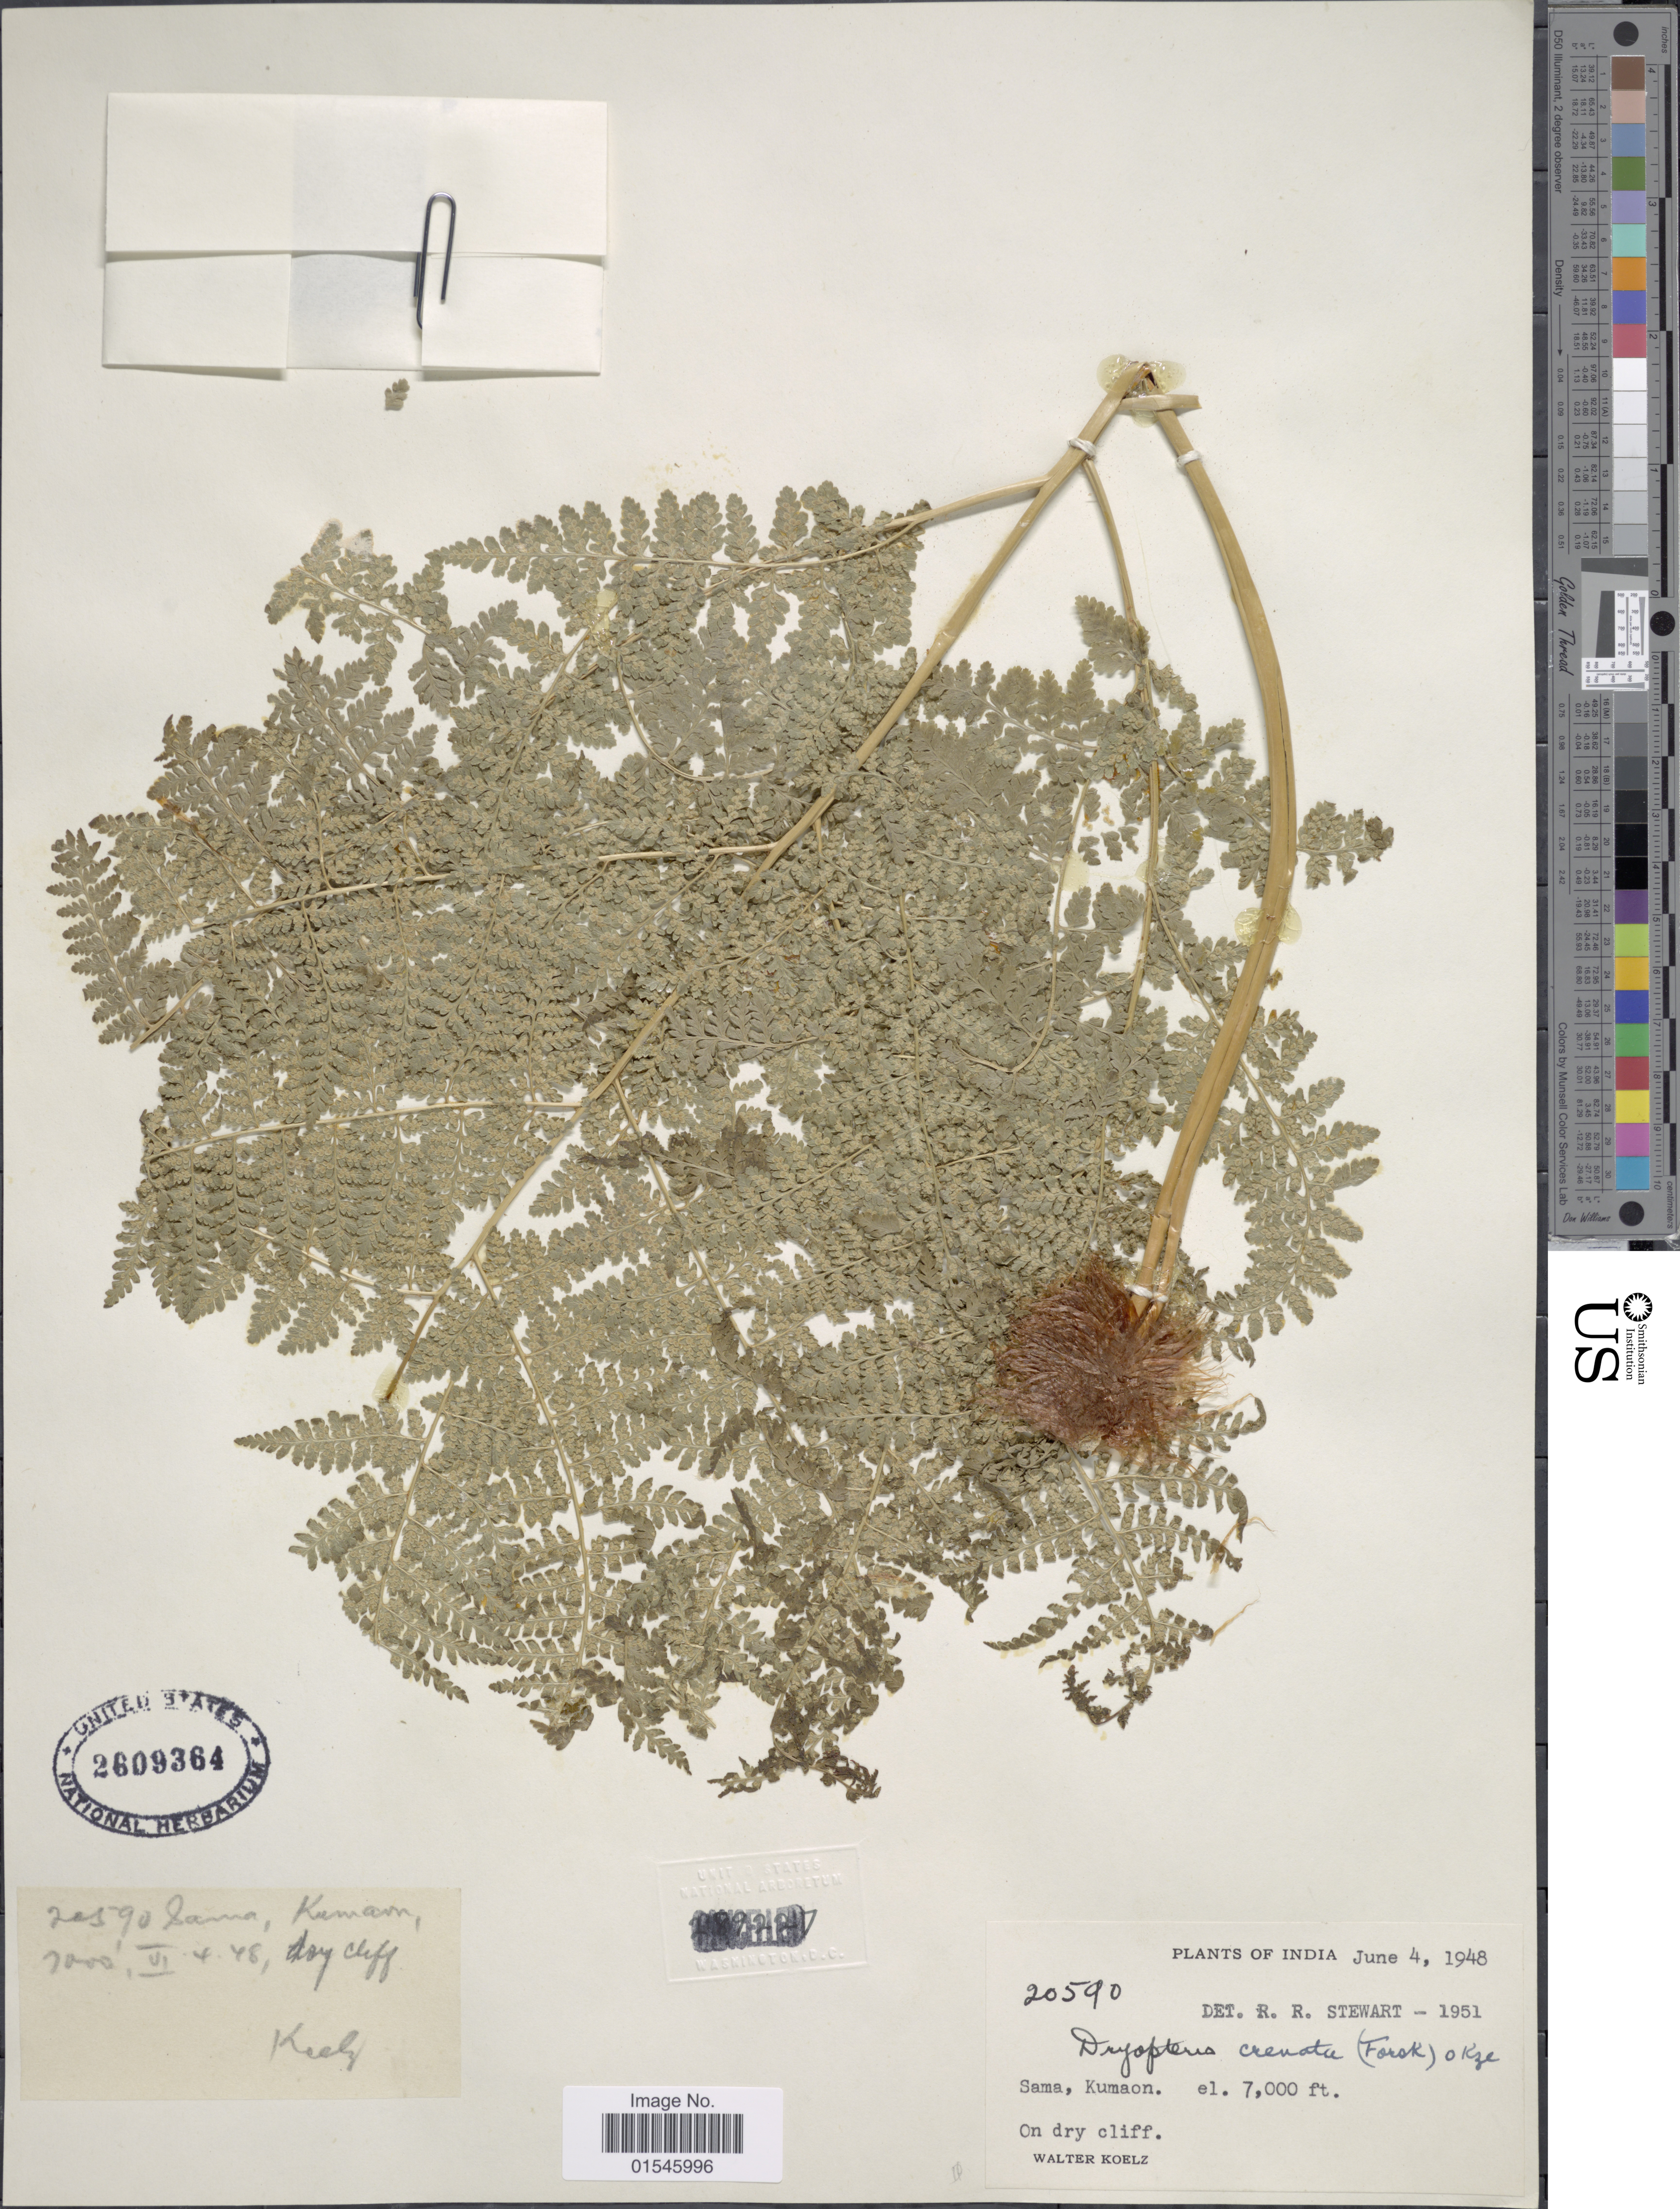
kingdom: Plantae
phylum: Tracheophyta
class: Polypodiopsida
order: Polypodiales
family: Hypodematiaceae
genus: Hypodematium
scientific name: Hypodematium crenatum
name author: (Forssk.) Kuhn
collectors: W. N. Koelz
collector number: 20590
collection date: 1948-06-04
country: India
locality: Sama, Kumaon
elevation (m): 2134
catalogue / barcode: US 2609364